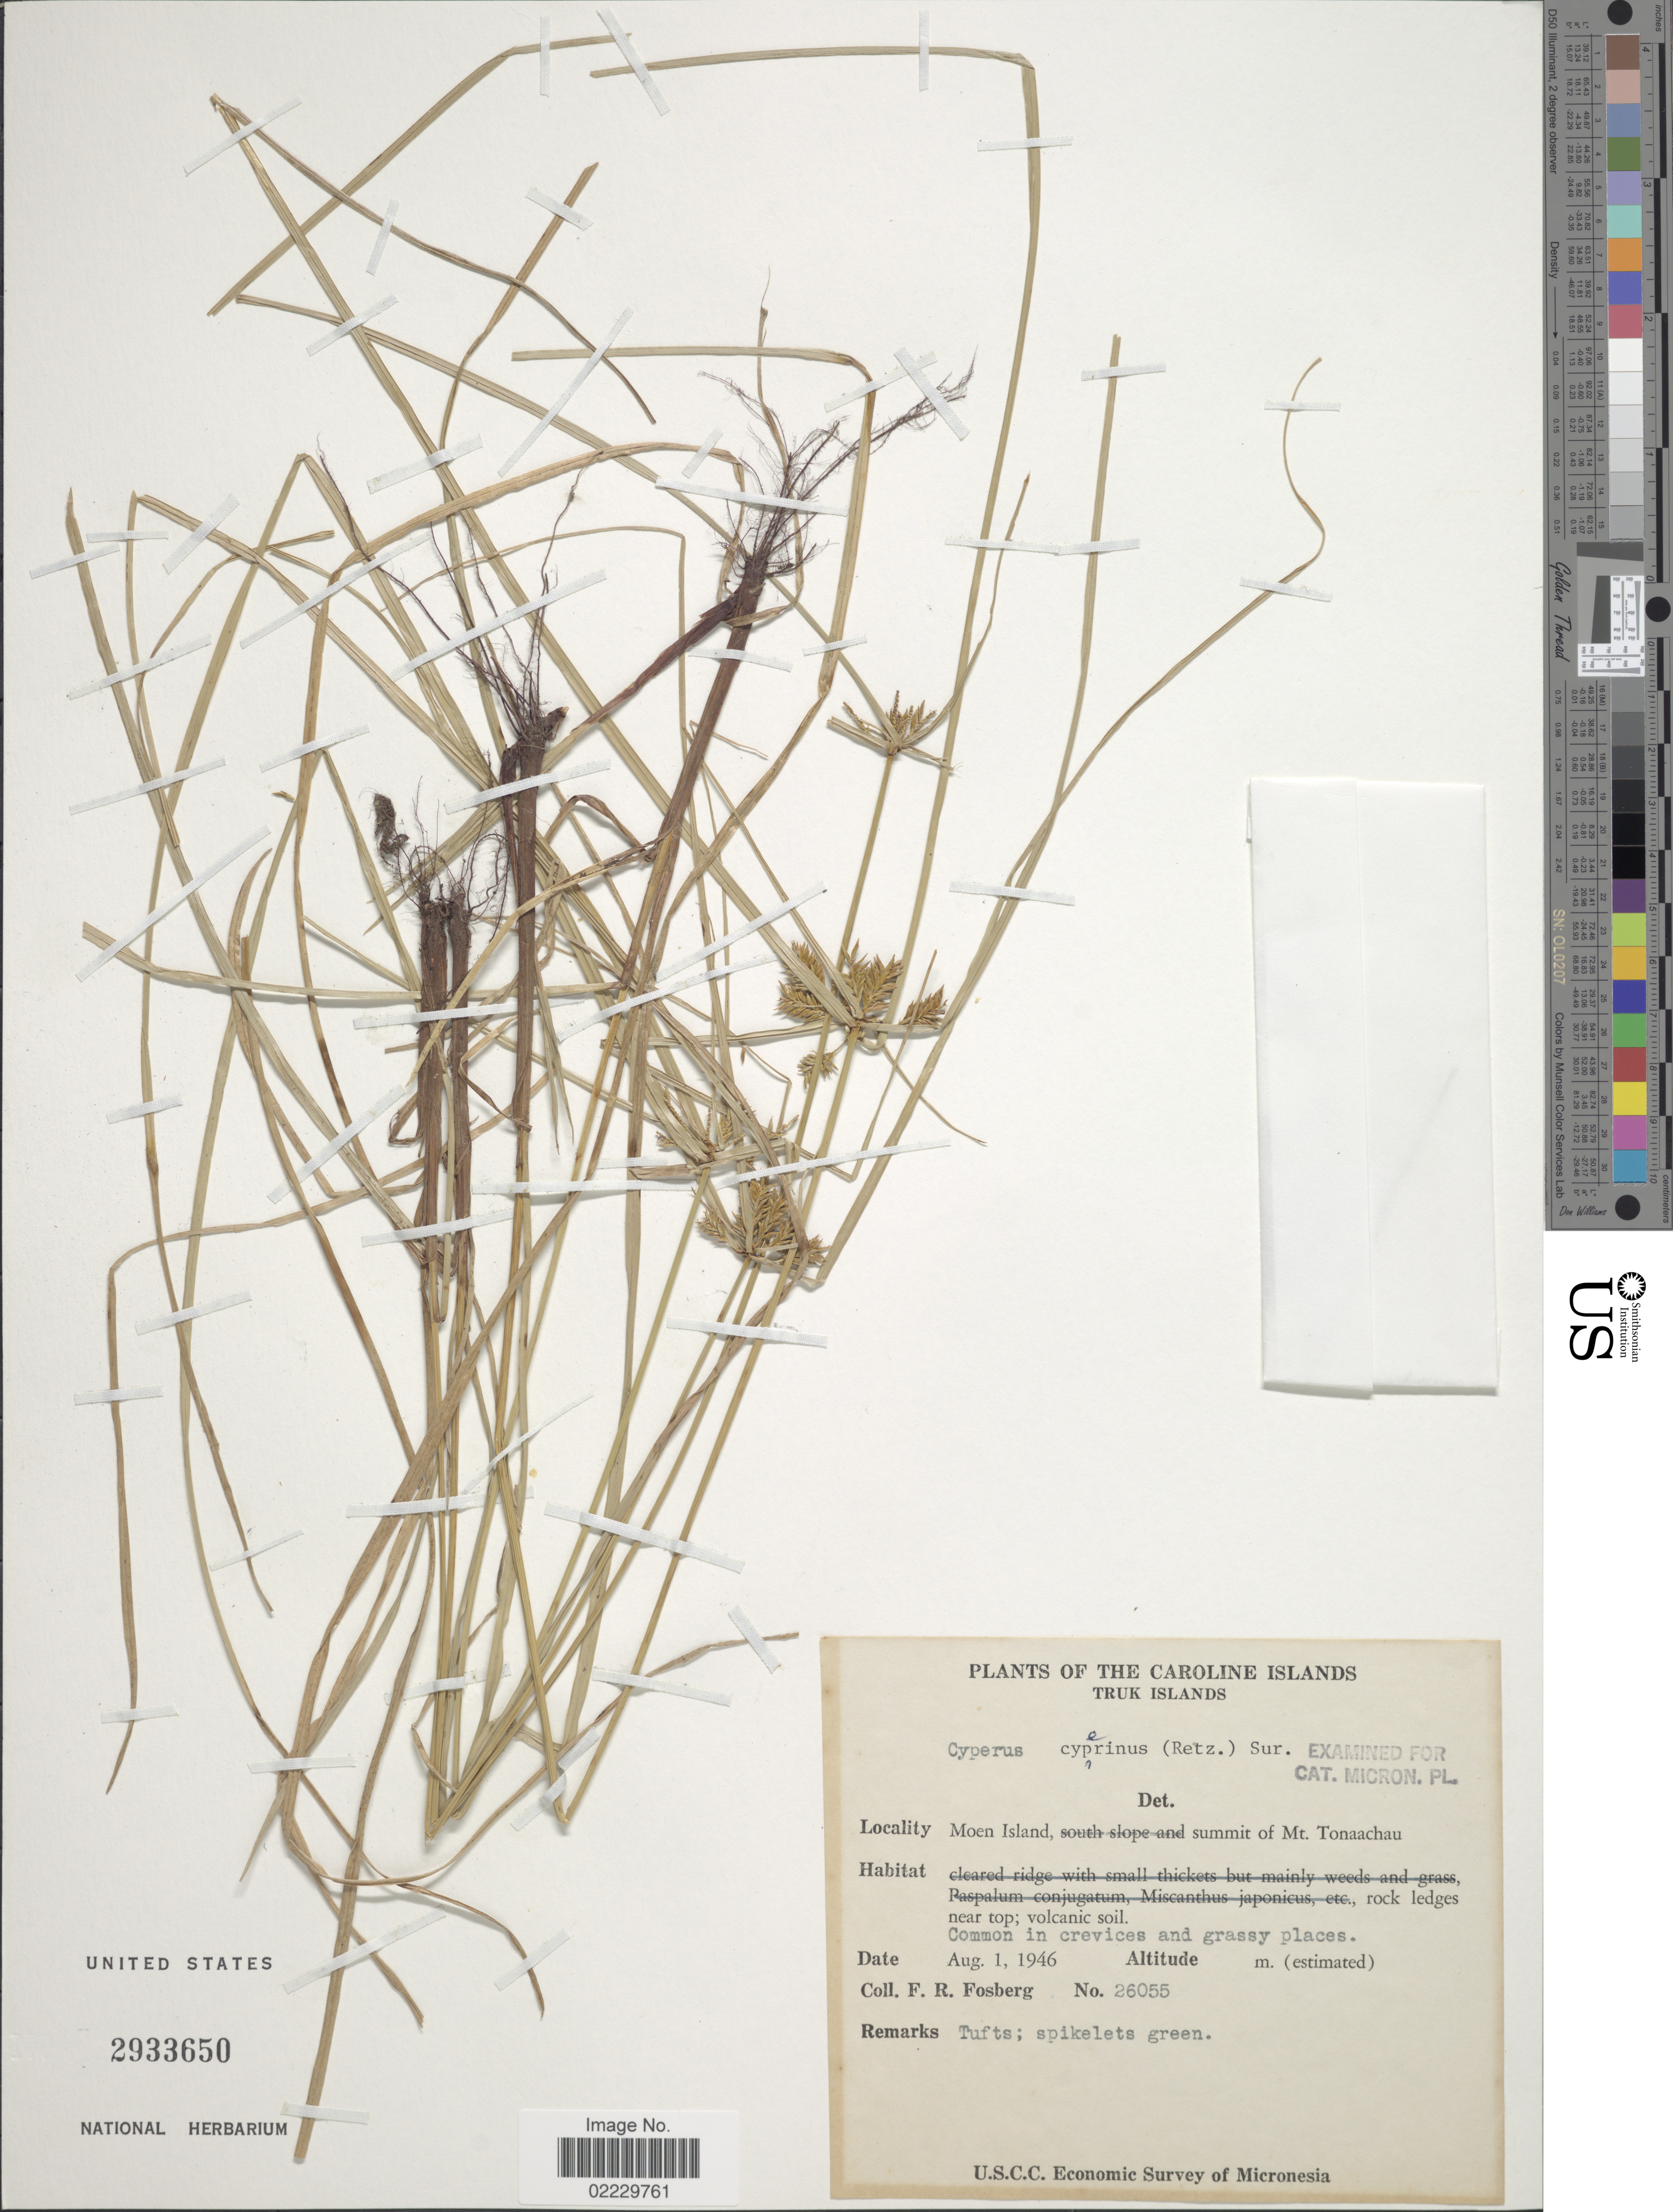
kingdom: Plantae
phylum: Tracheophyta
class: Liliopsida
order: Poales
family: Cyperaceae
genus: Cyperus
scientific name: Cyperus cyperinus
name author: (Retz.) Valck. Sur.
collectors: F. R. Fosberg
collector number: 26055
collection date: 1946-08-01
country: Micronesia, Federated States of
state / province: Truk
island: Moen [Wono]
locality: Caroline Islands, Truk Islands. Moen Island, summit of Mt. Tonaachau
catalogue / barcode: US 2933650